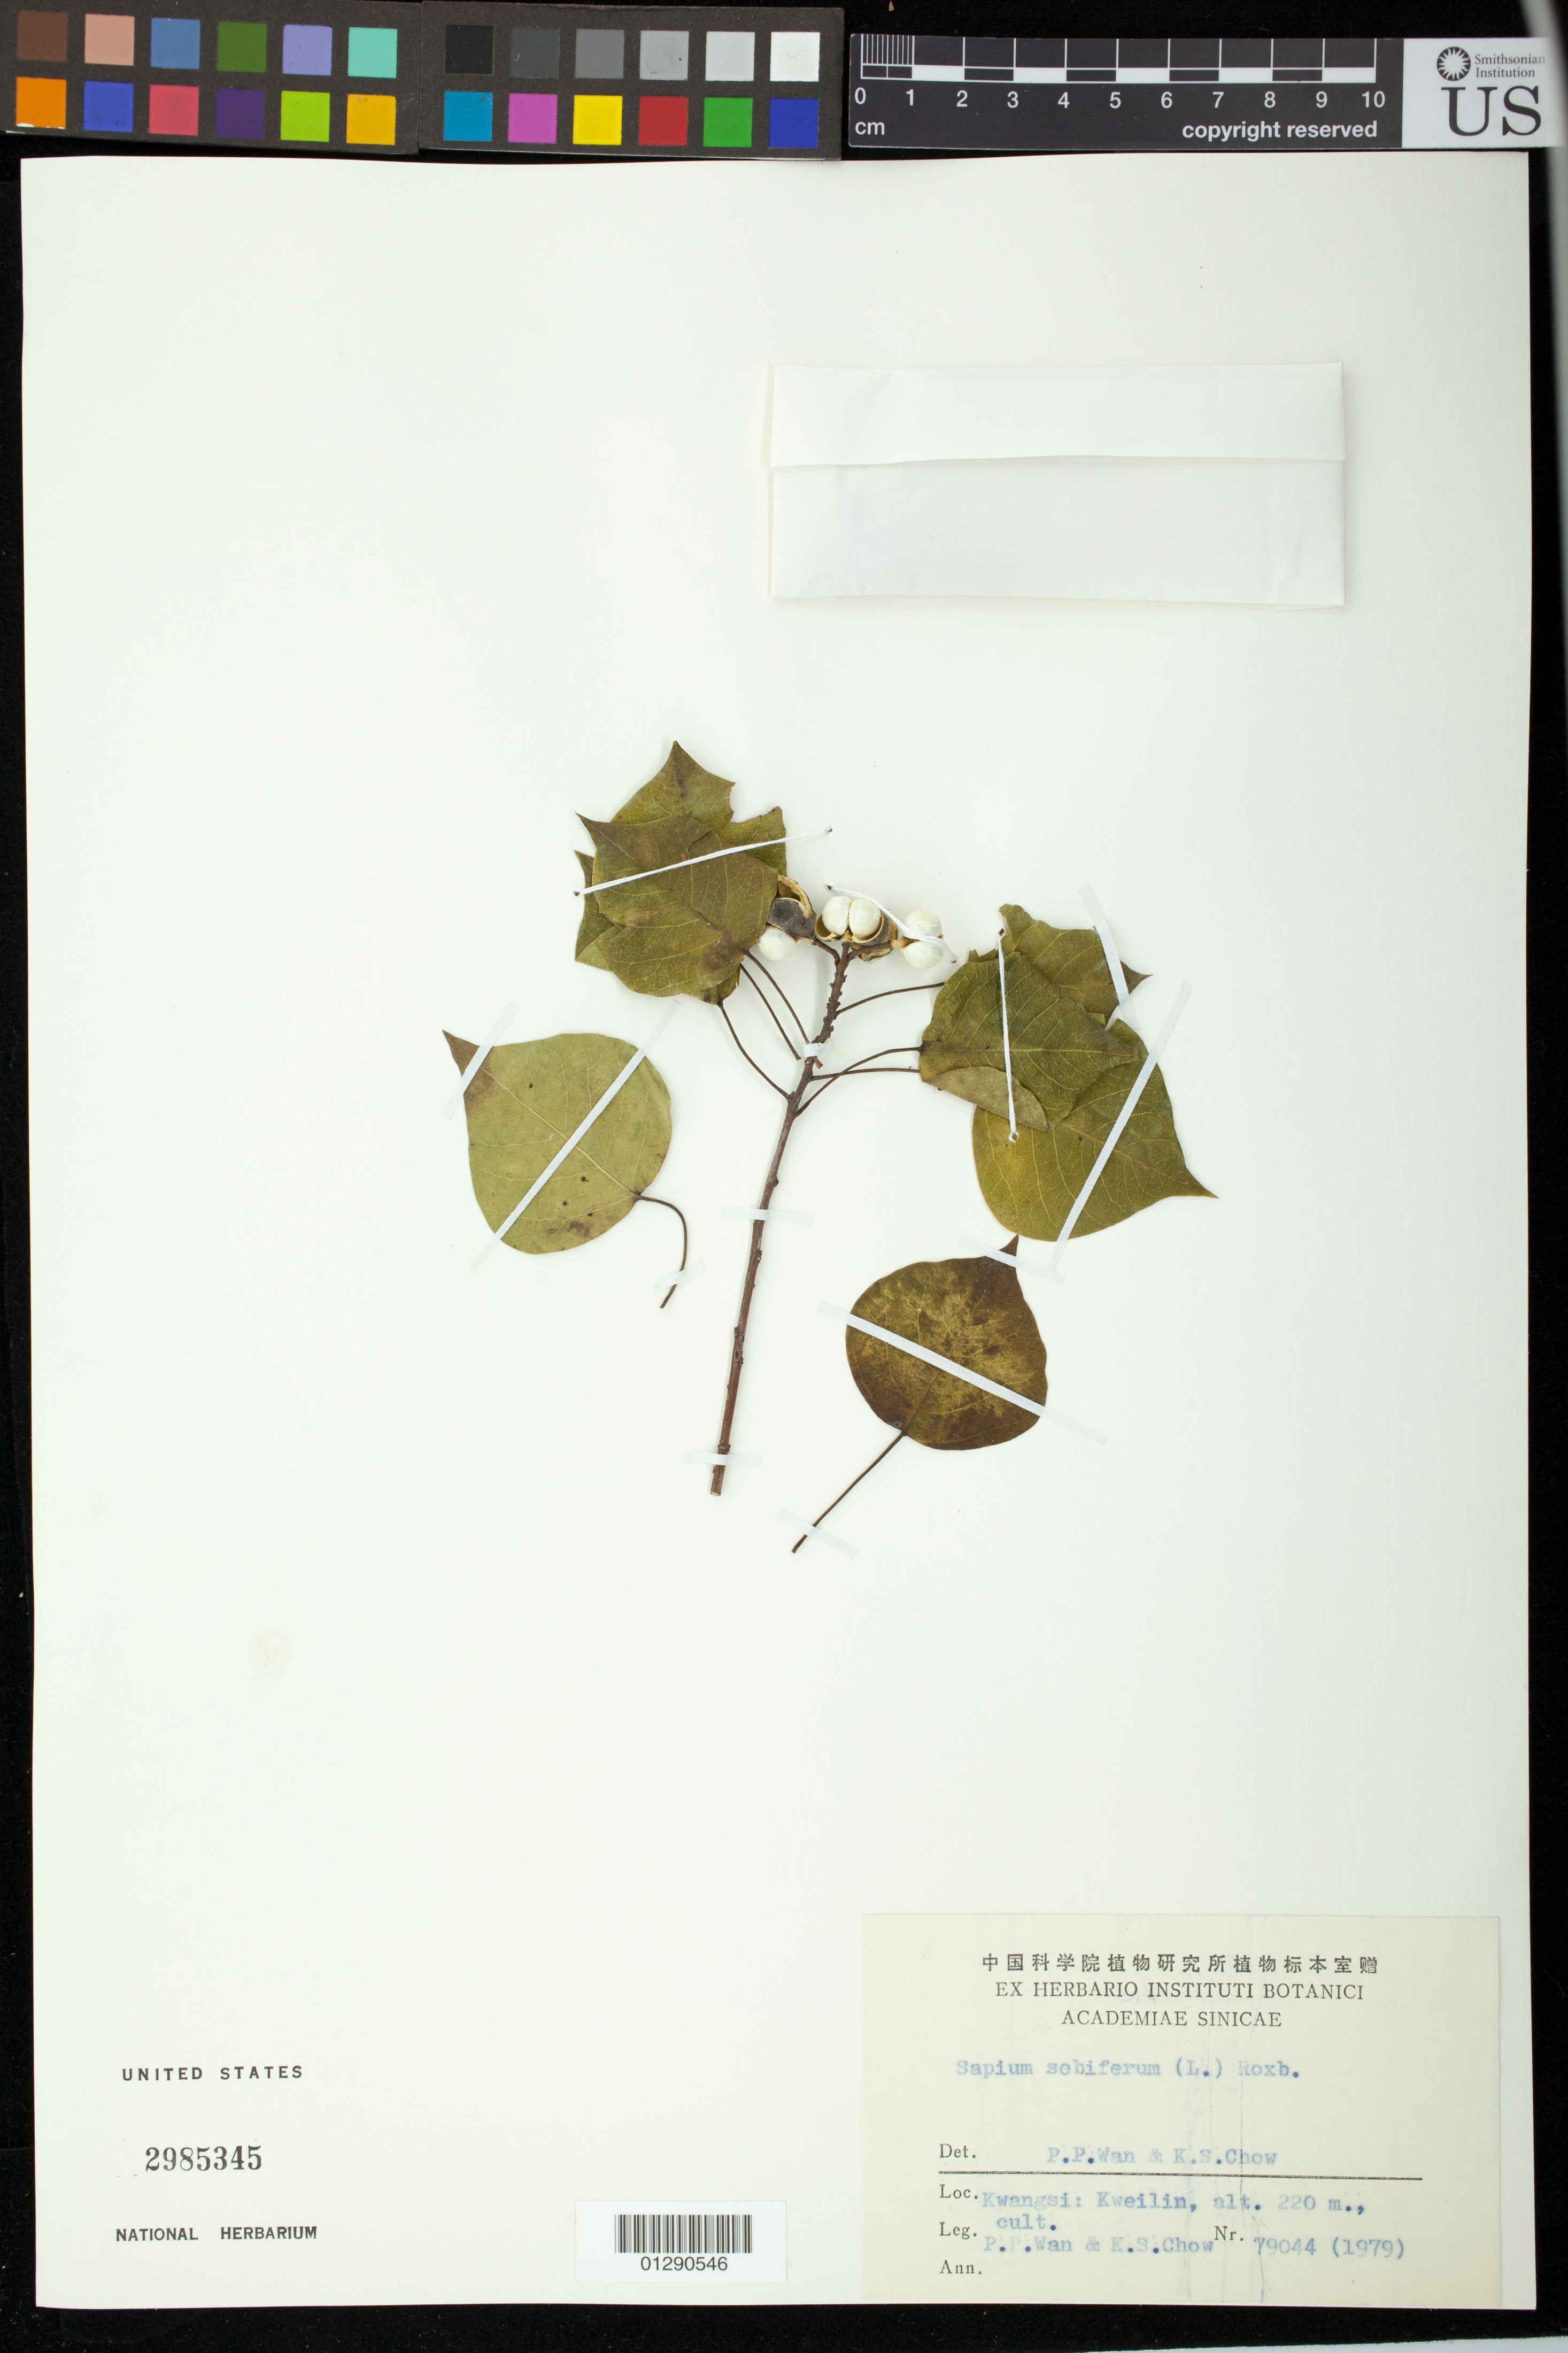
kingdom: Plantae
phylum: Tracheophyta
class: Magnoliopsida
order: Malpighiales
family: Euphorbiaceae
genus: Sapium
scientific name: Sapium sebiferum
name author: (L.) Roxb.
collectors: P. Wan & K. S. Chow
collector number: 79044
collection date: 1979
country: China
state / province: Guangxi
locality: Kwangsi: Kweilin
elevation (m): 220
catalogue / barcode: US 2985345